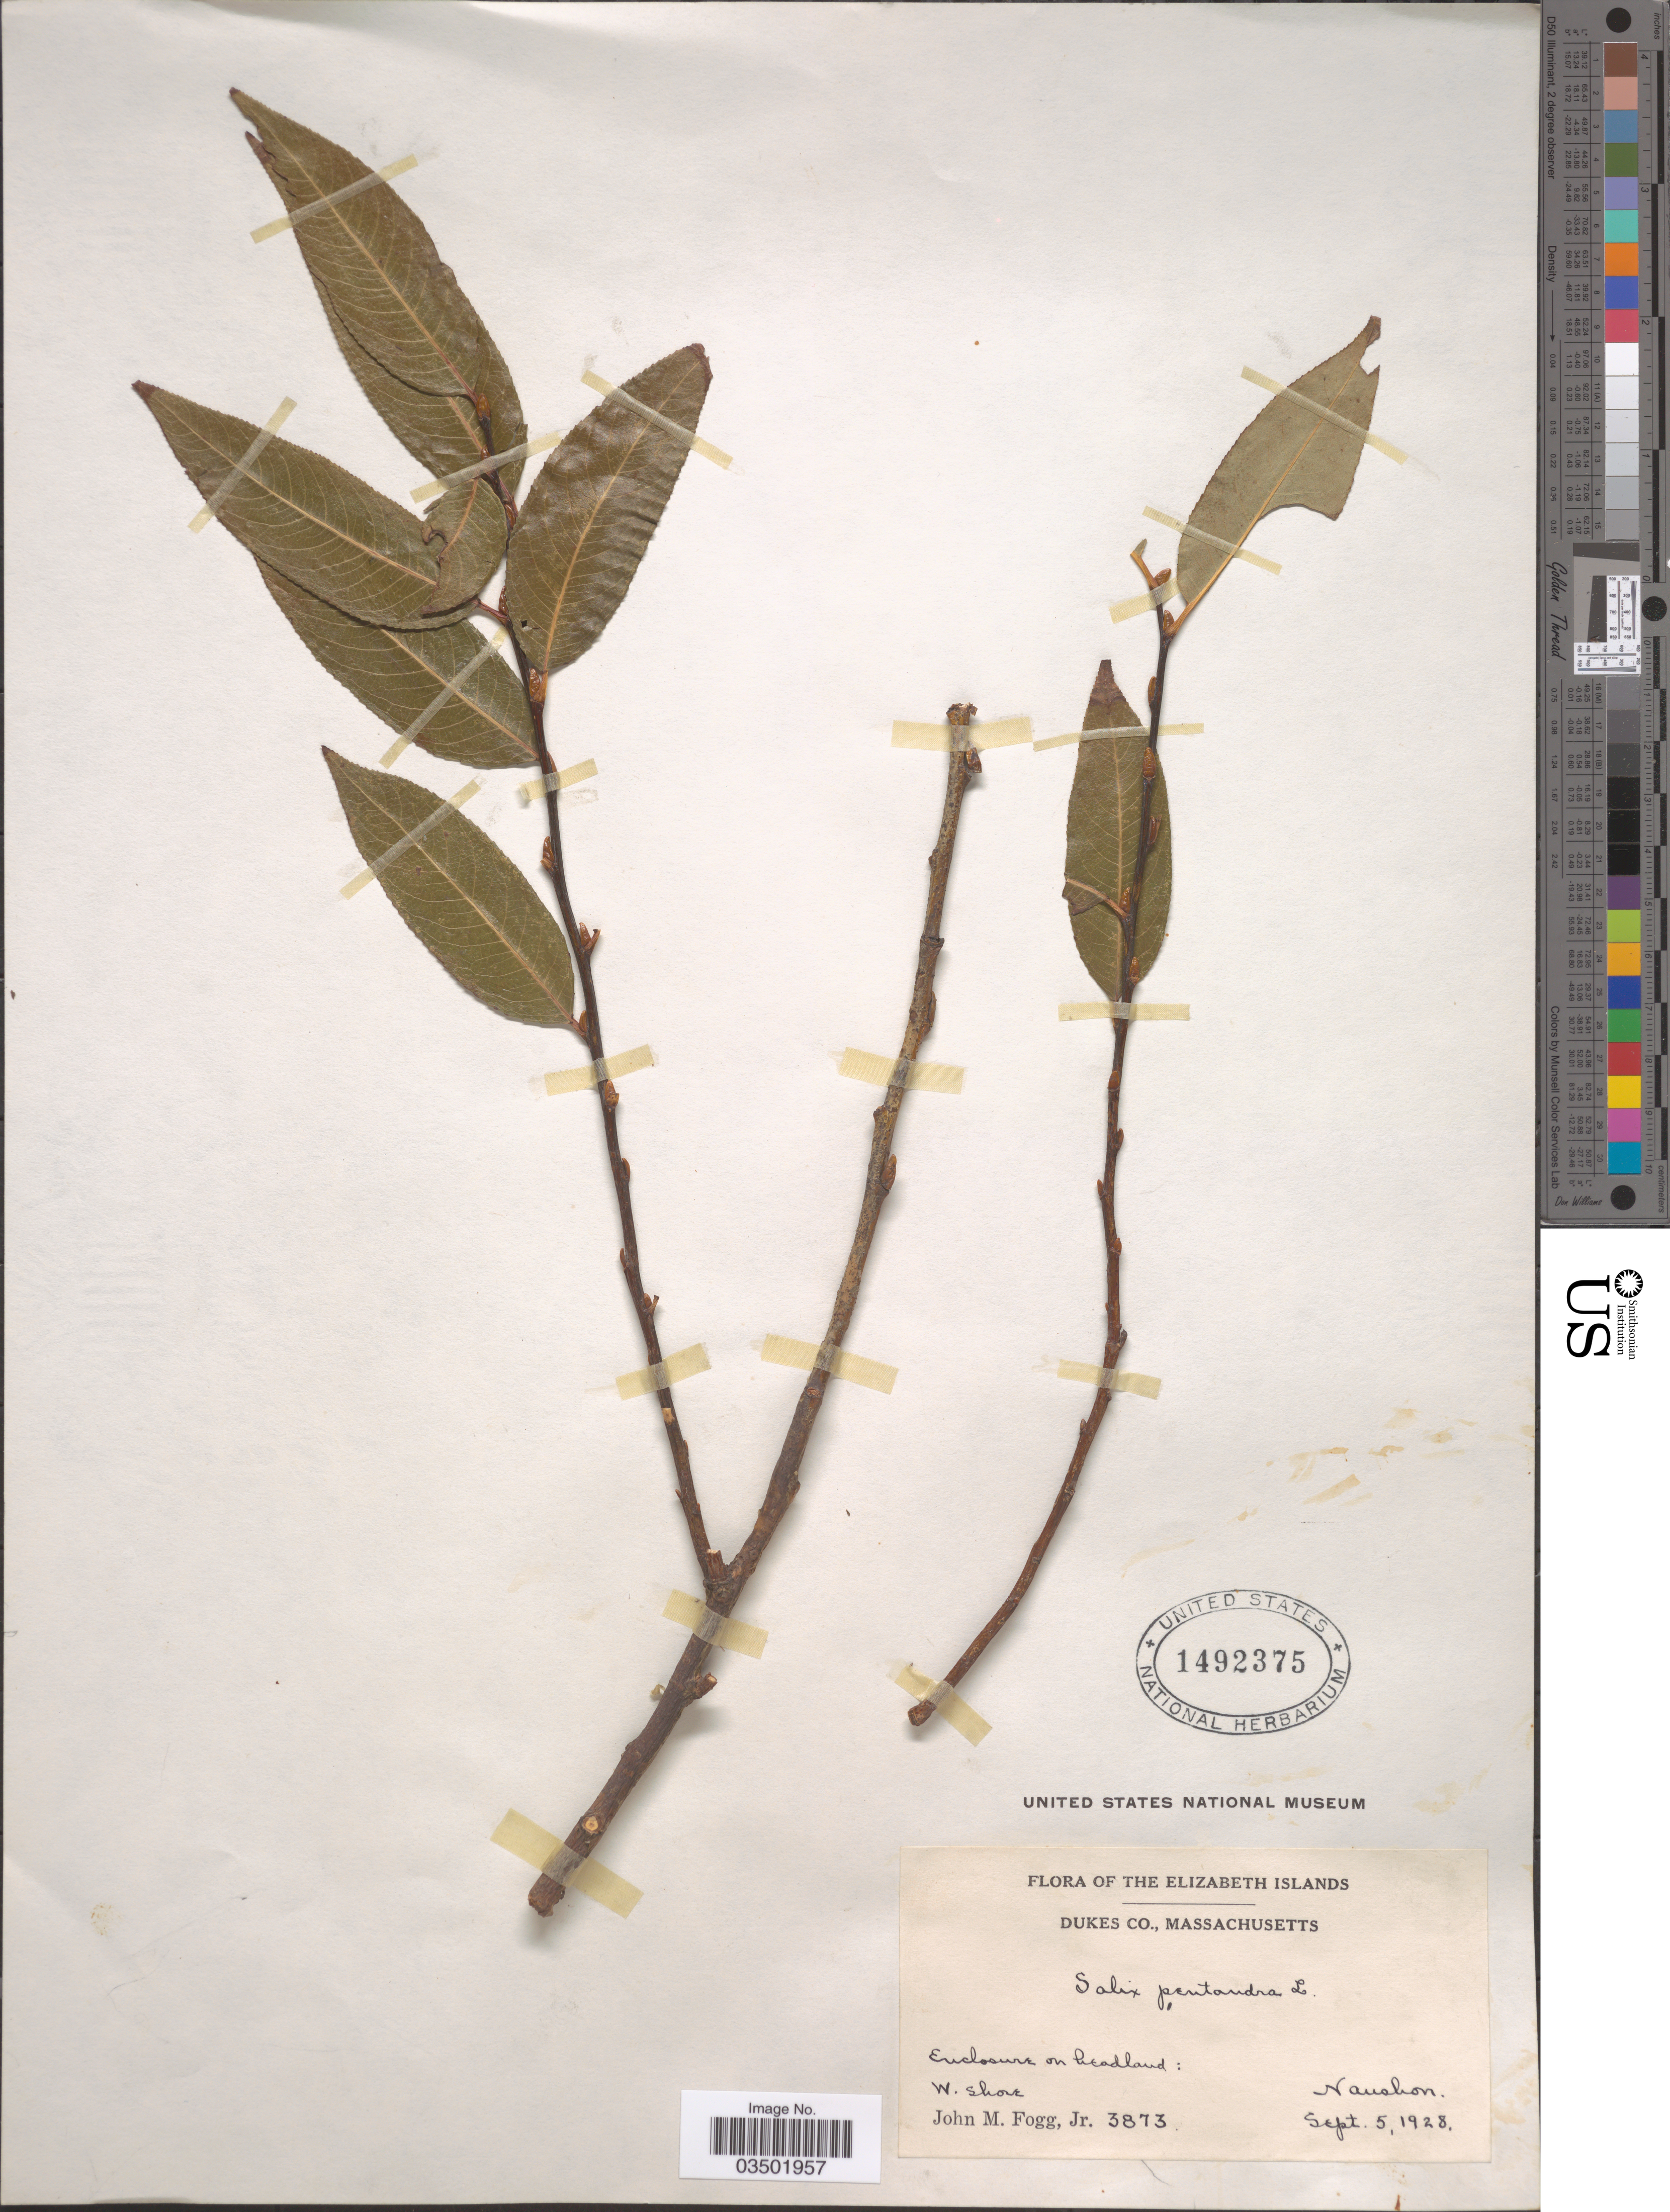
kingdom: Plantae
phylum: Tracheophyta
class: Magnoliopsida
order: Malpighiales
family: Salicaceae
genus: Salix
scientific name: Salix pentandra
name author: L.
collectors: J. Fogg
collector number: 3873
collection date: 1928-09-05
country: United States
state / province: Massachusetts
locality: The Elizabeth Islands. Dukes Co., Enclosure on headland: W. shore. Naushon.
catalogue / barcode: US 1492375